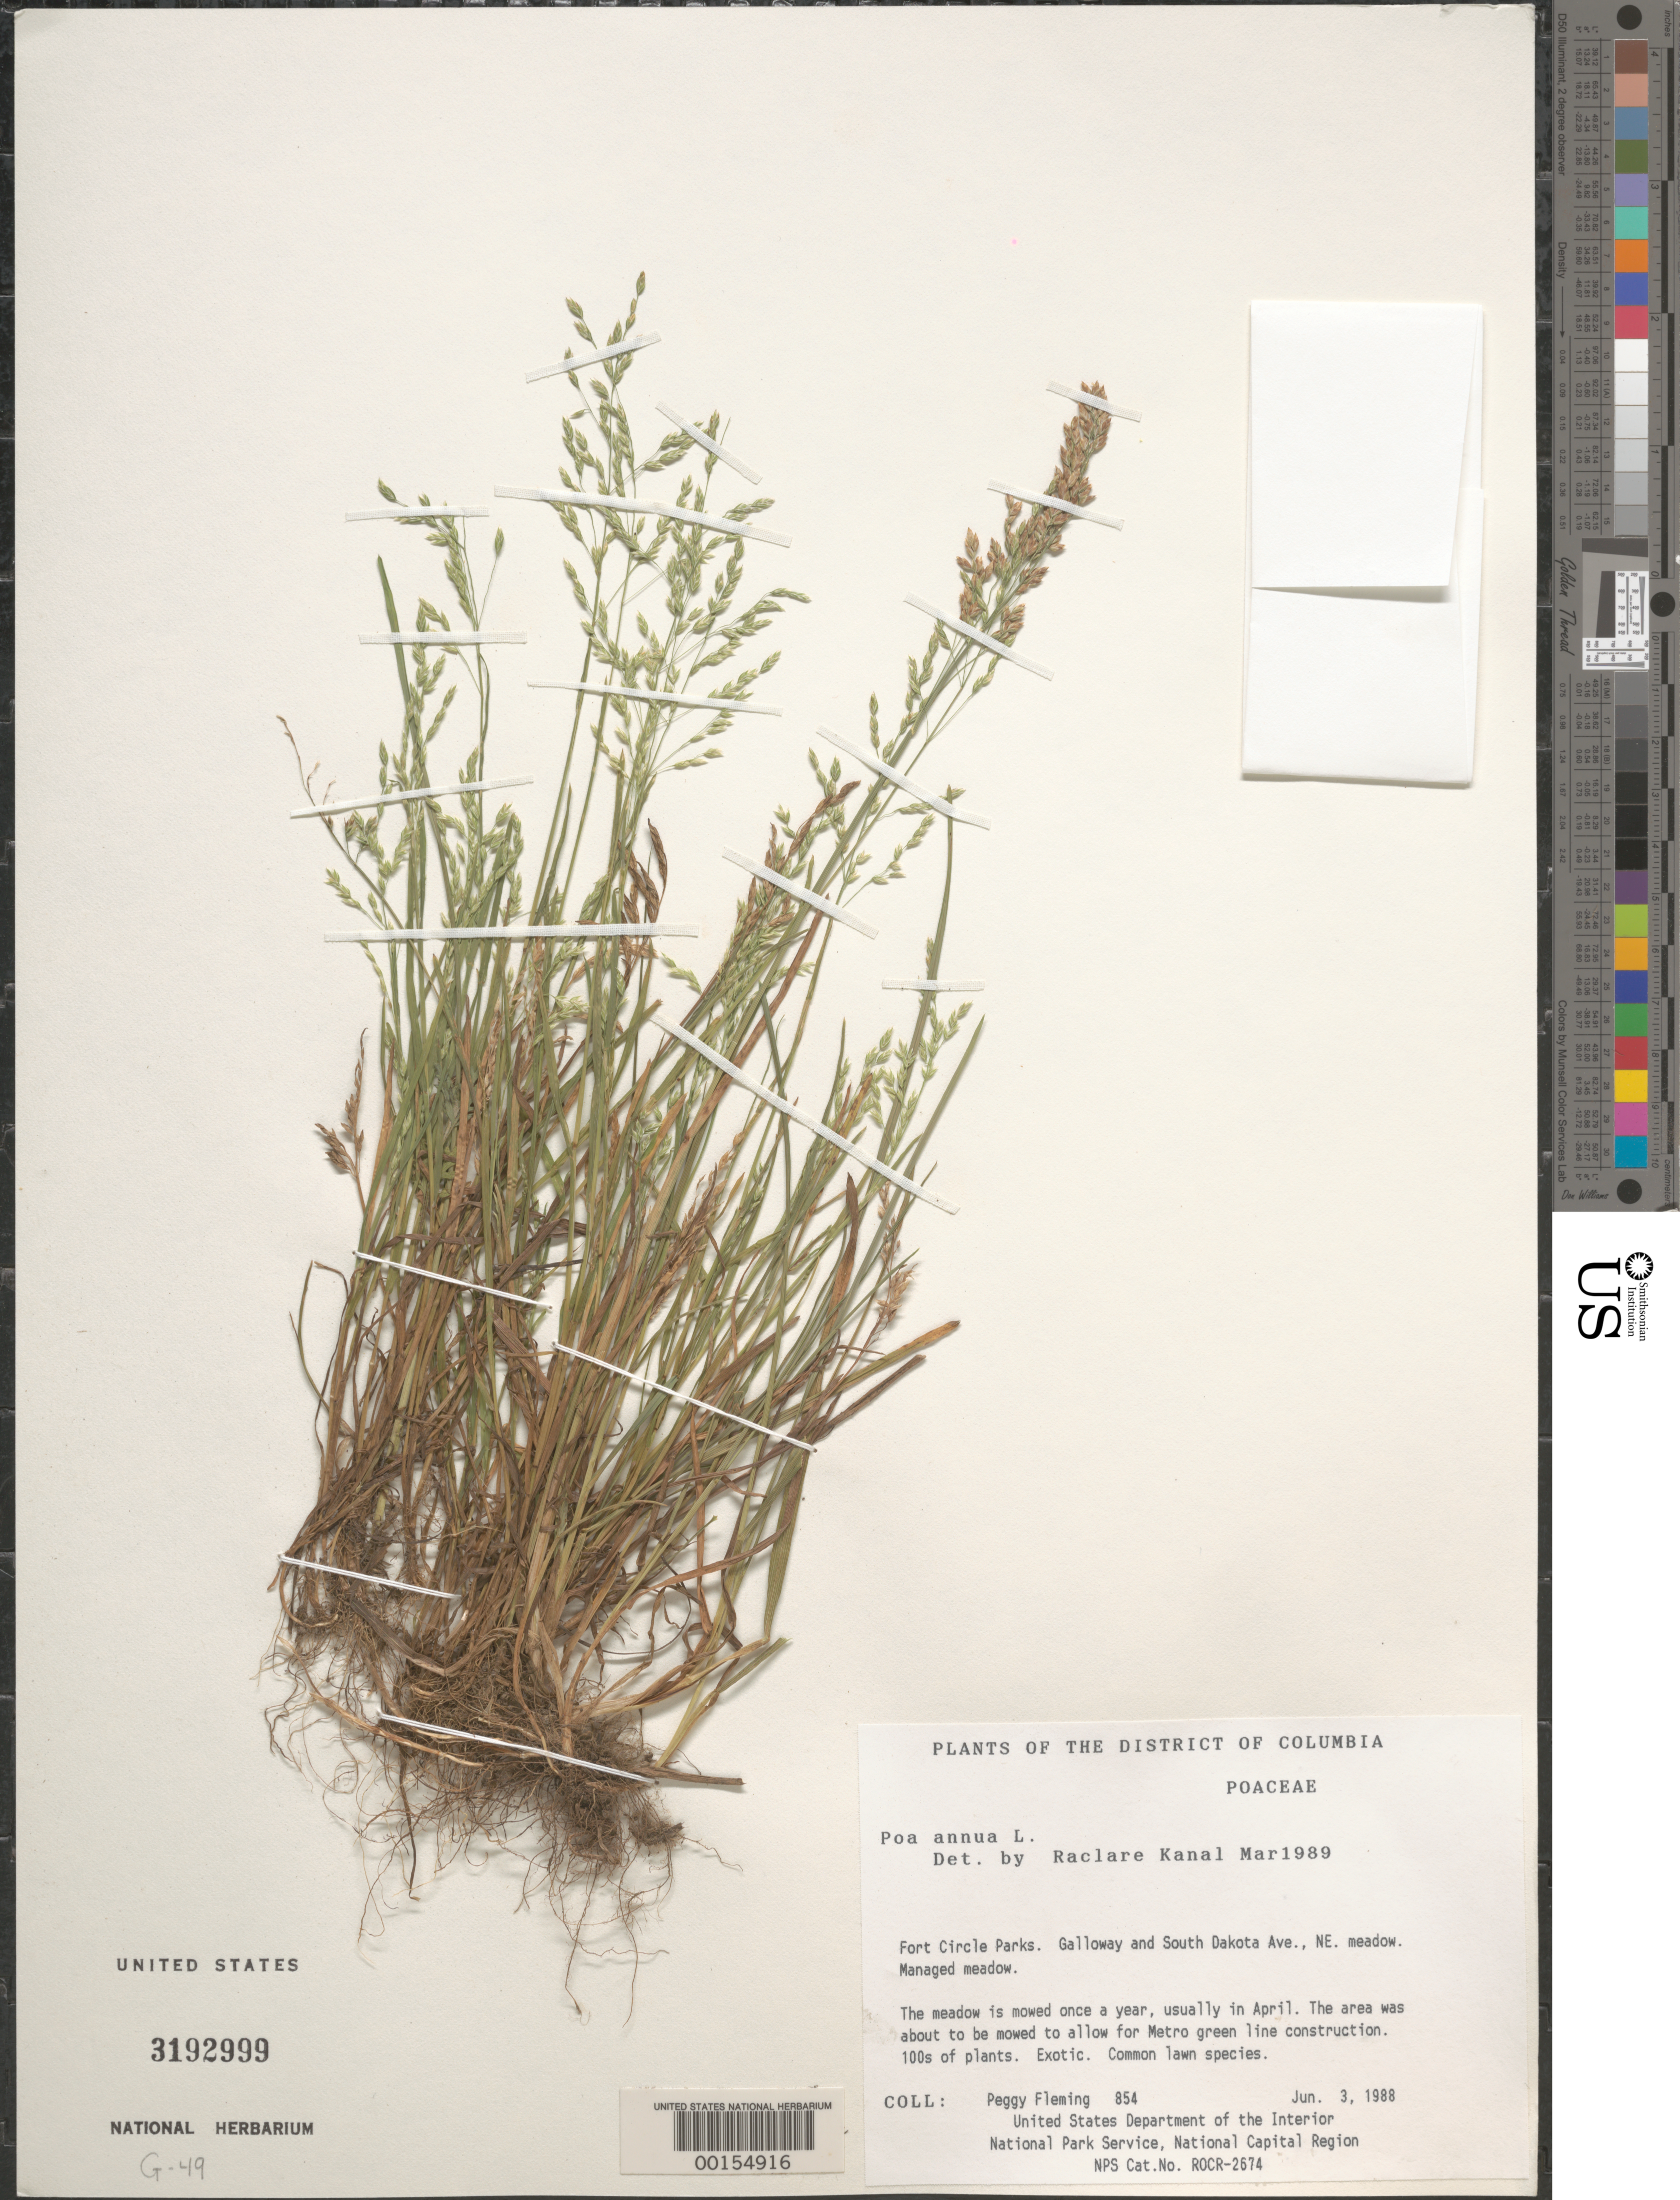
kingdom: Plantae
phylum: Tracheophyta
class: Liliopsida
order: Poales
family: Poaceae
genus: Poa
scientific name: Poa annua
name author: L.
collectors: P. Fleming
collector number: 854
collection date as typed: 03 Jun 1988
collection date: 1988-06-03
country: United States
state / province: District of Columbia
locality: Fort Circle Parks, Galloway and South Dakota Ave, NE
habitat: Managed meadow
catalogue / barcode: US 3192999